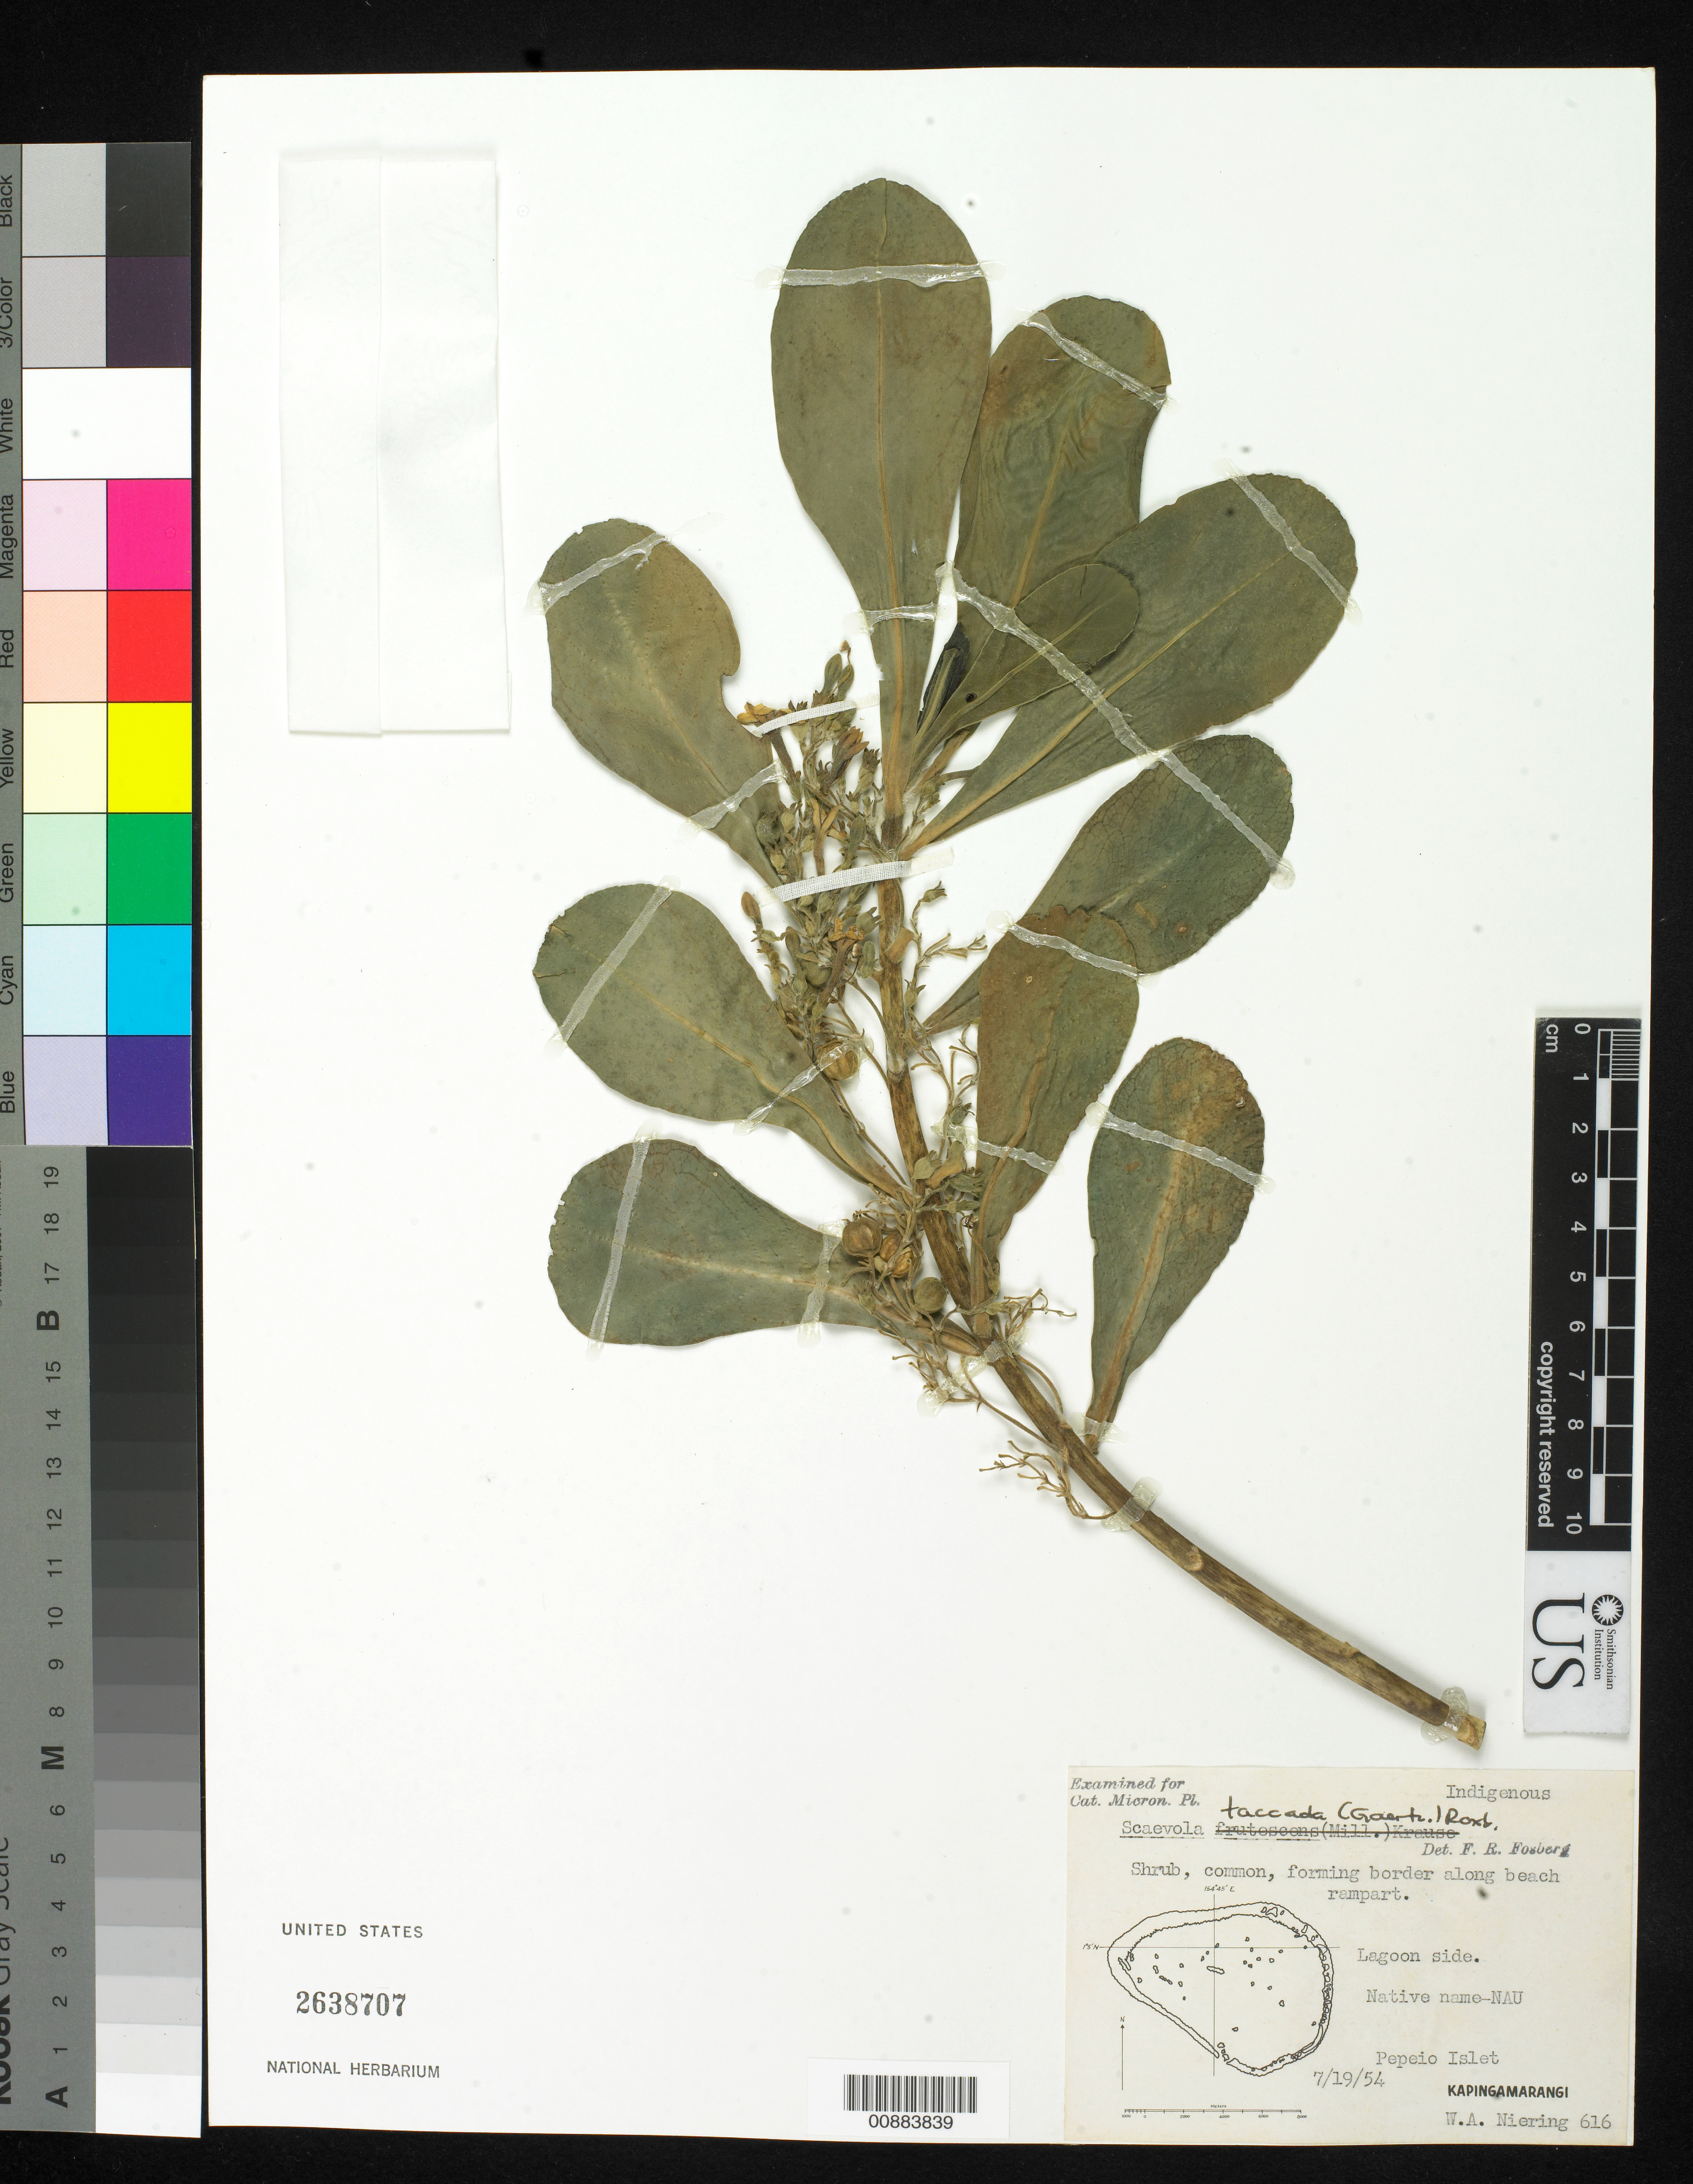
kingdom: Plantae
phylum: Tracheophyta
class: Magnoliopsida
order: Asterales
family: Goodeniaceae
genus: Scaevola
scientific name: Scaevola taccada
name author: (Gaertn.) Roxb.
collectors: W. Niering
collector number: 616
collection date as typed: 19 Jul 1954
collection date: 1954-07-19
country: Micronesia, Federated States of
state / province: Pohnpei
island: Kapingamarangi Atoll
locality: Pepeio Islet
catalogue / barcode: US 2638707